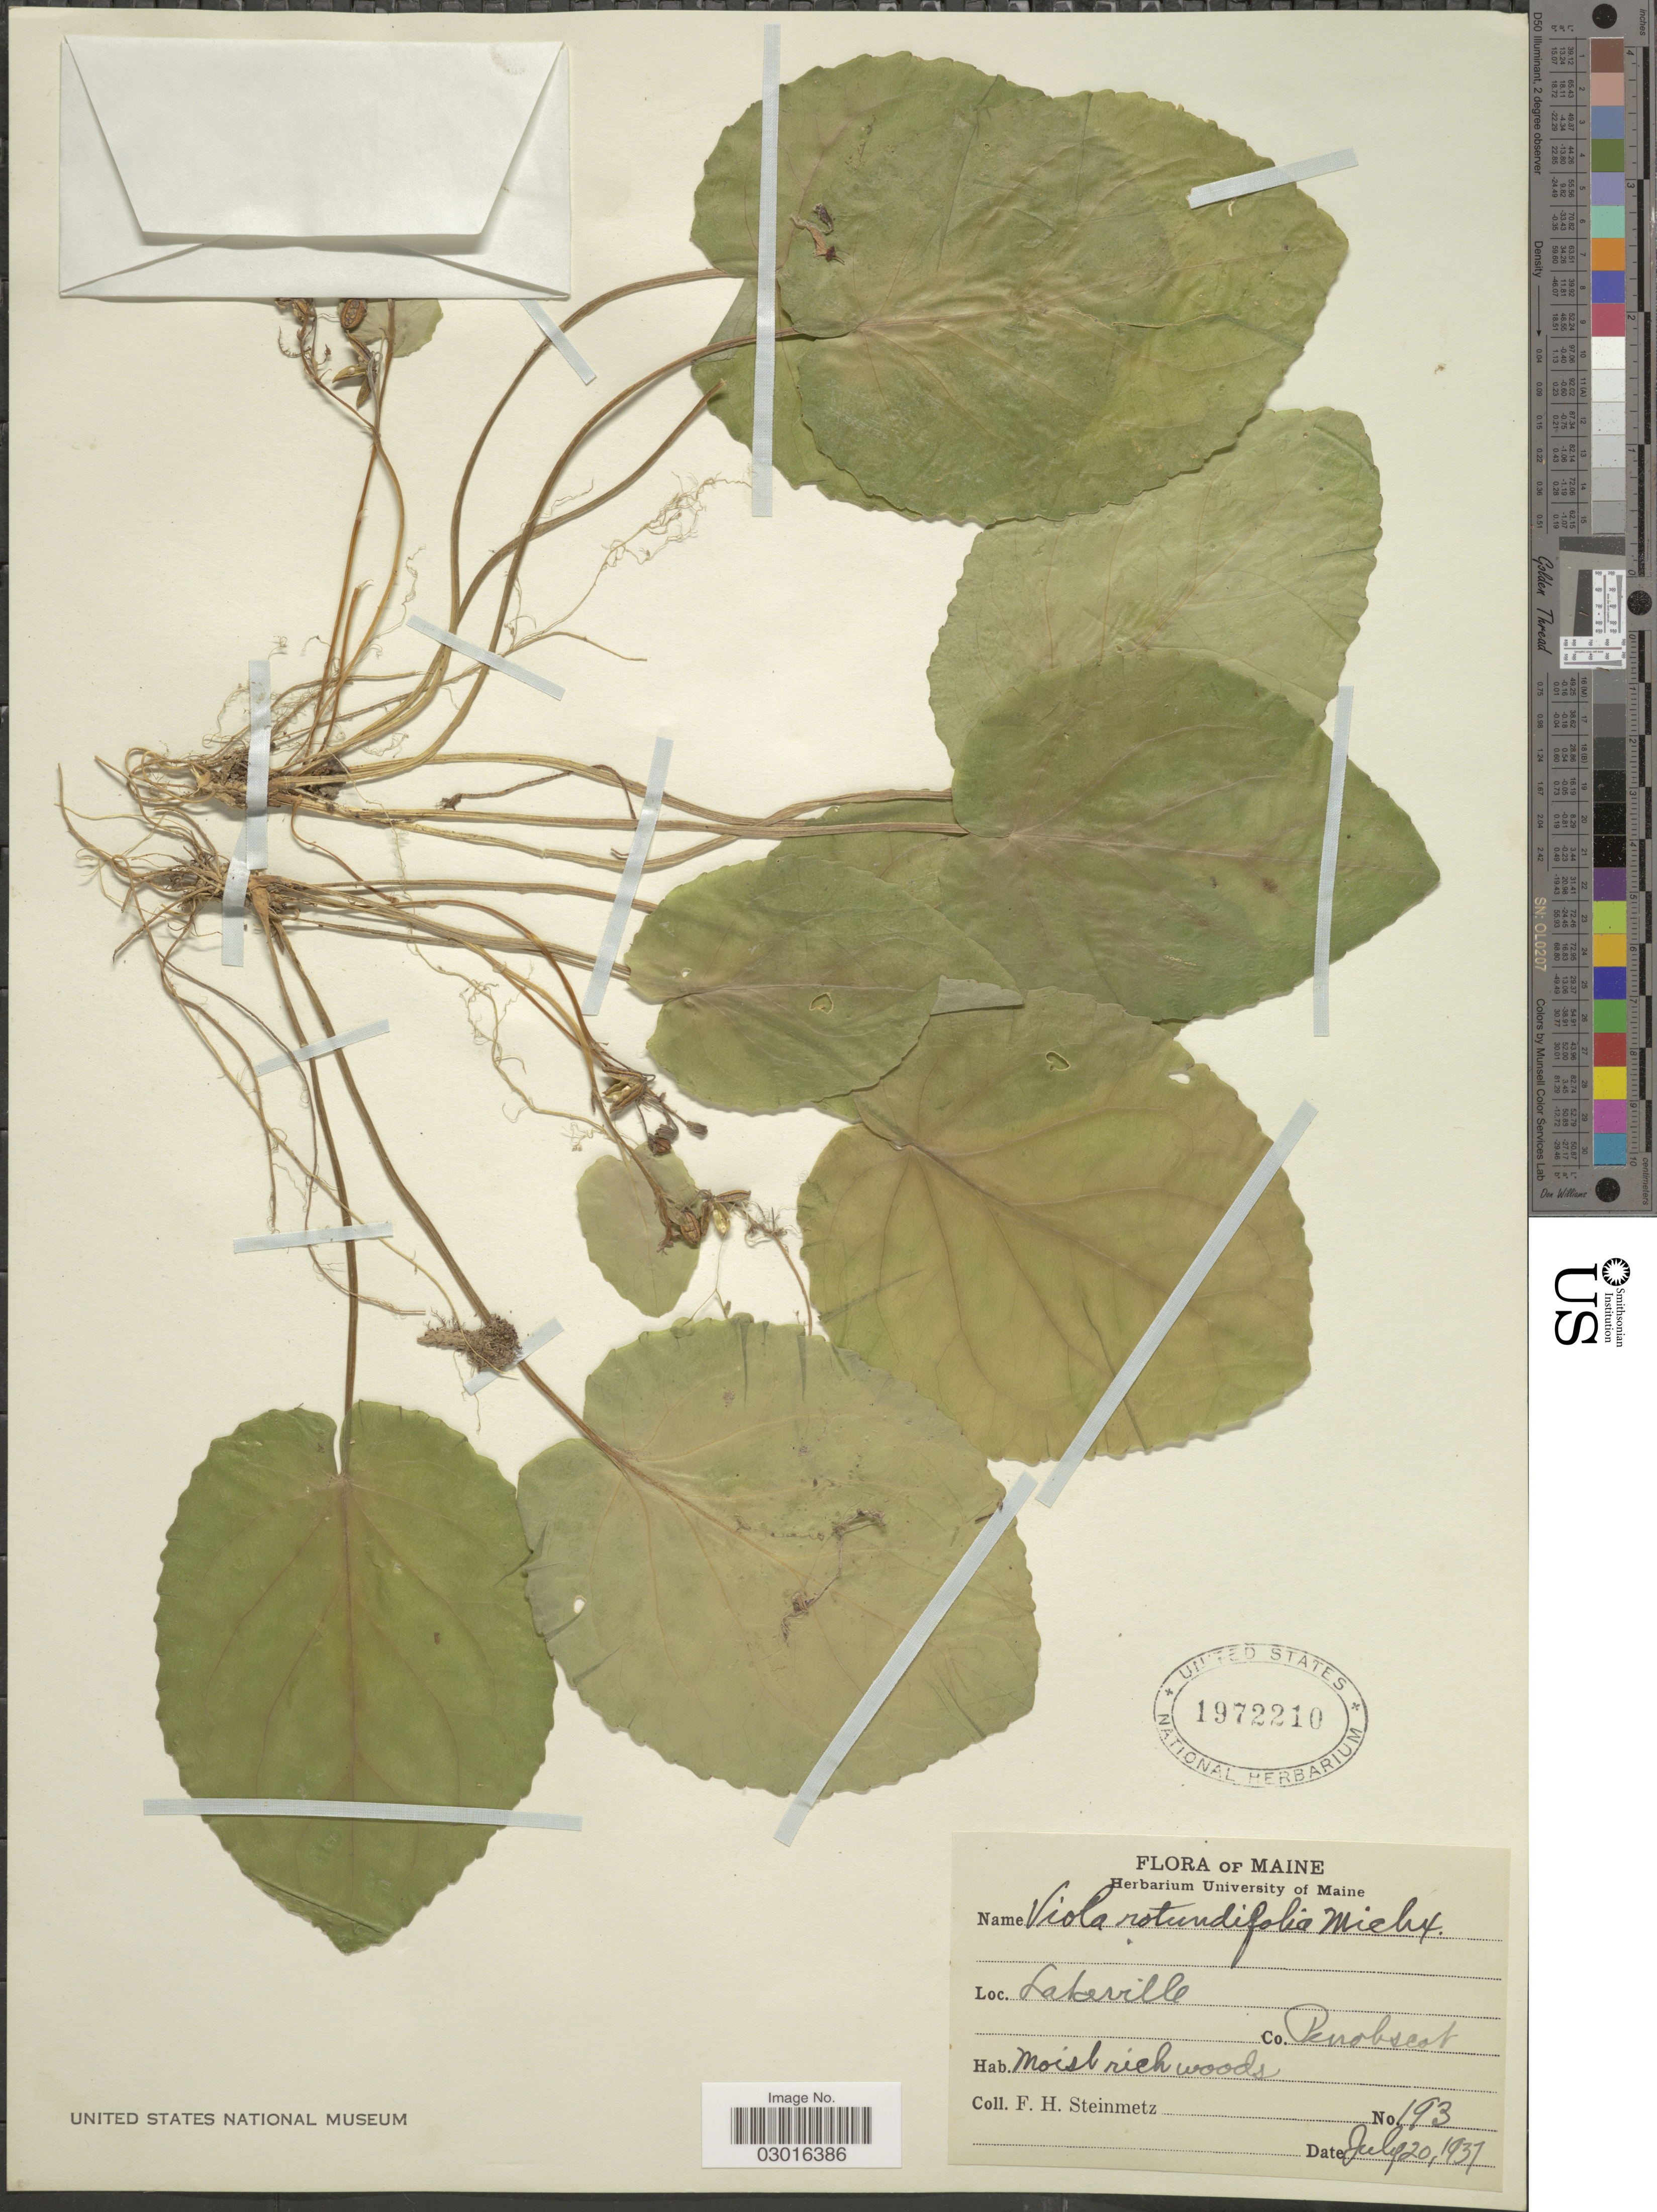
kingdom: Plantae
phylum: Tracheophyta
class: Magnoliopsida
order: Malpighiales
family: Violaceae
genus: Viola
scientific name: Viola rotundifolia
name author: Michx.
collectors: F. H. Steinmetz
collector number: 193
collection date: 1937-07-20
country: United States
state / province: Maine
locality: Lakeville Co. Penobcot.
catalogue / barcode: US 1972210